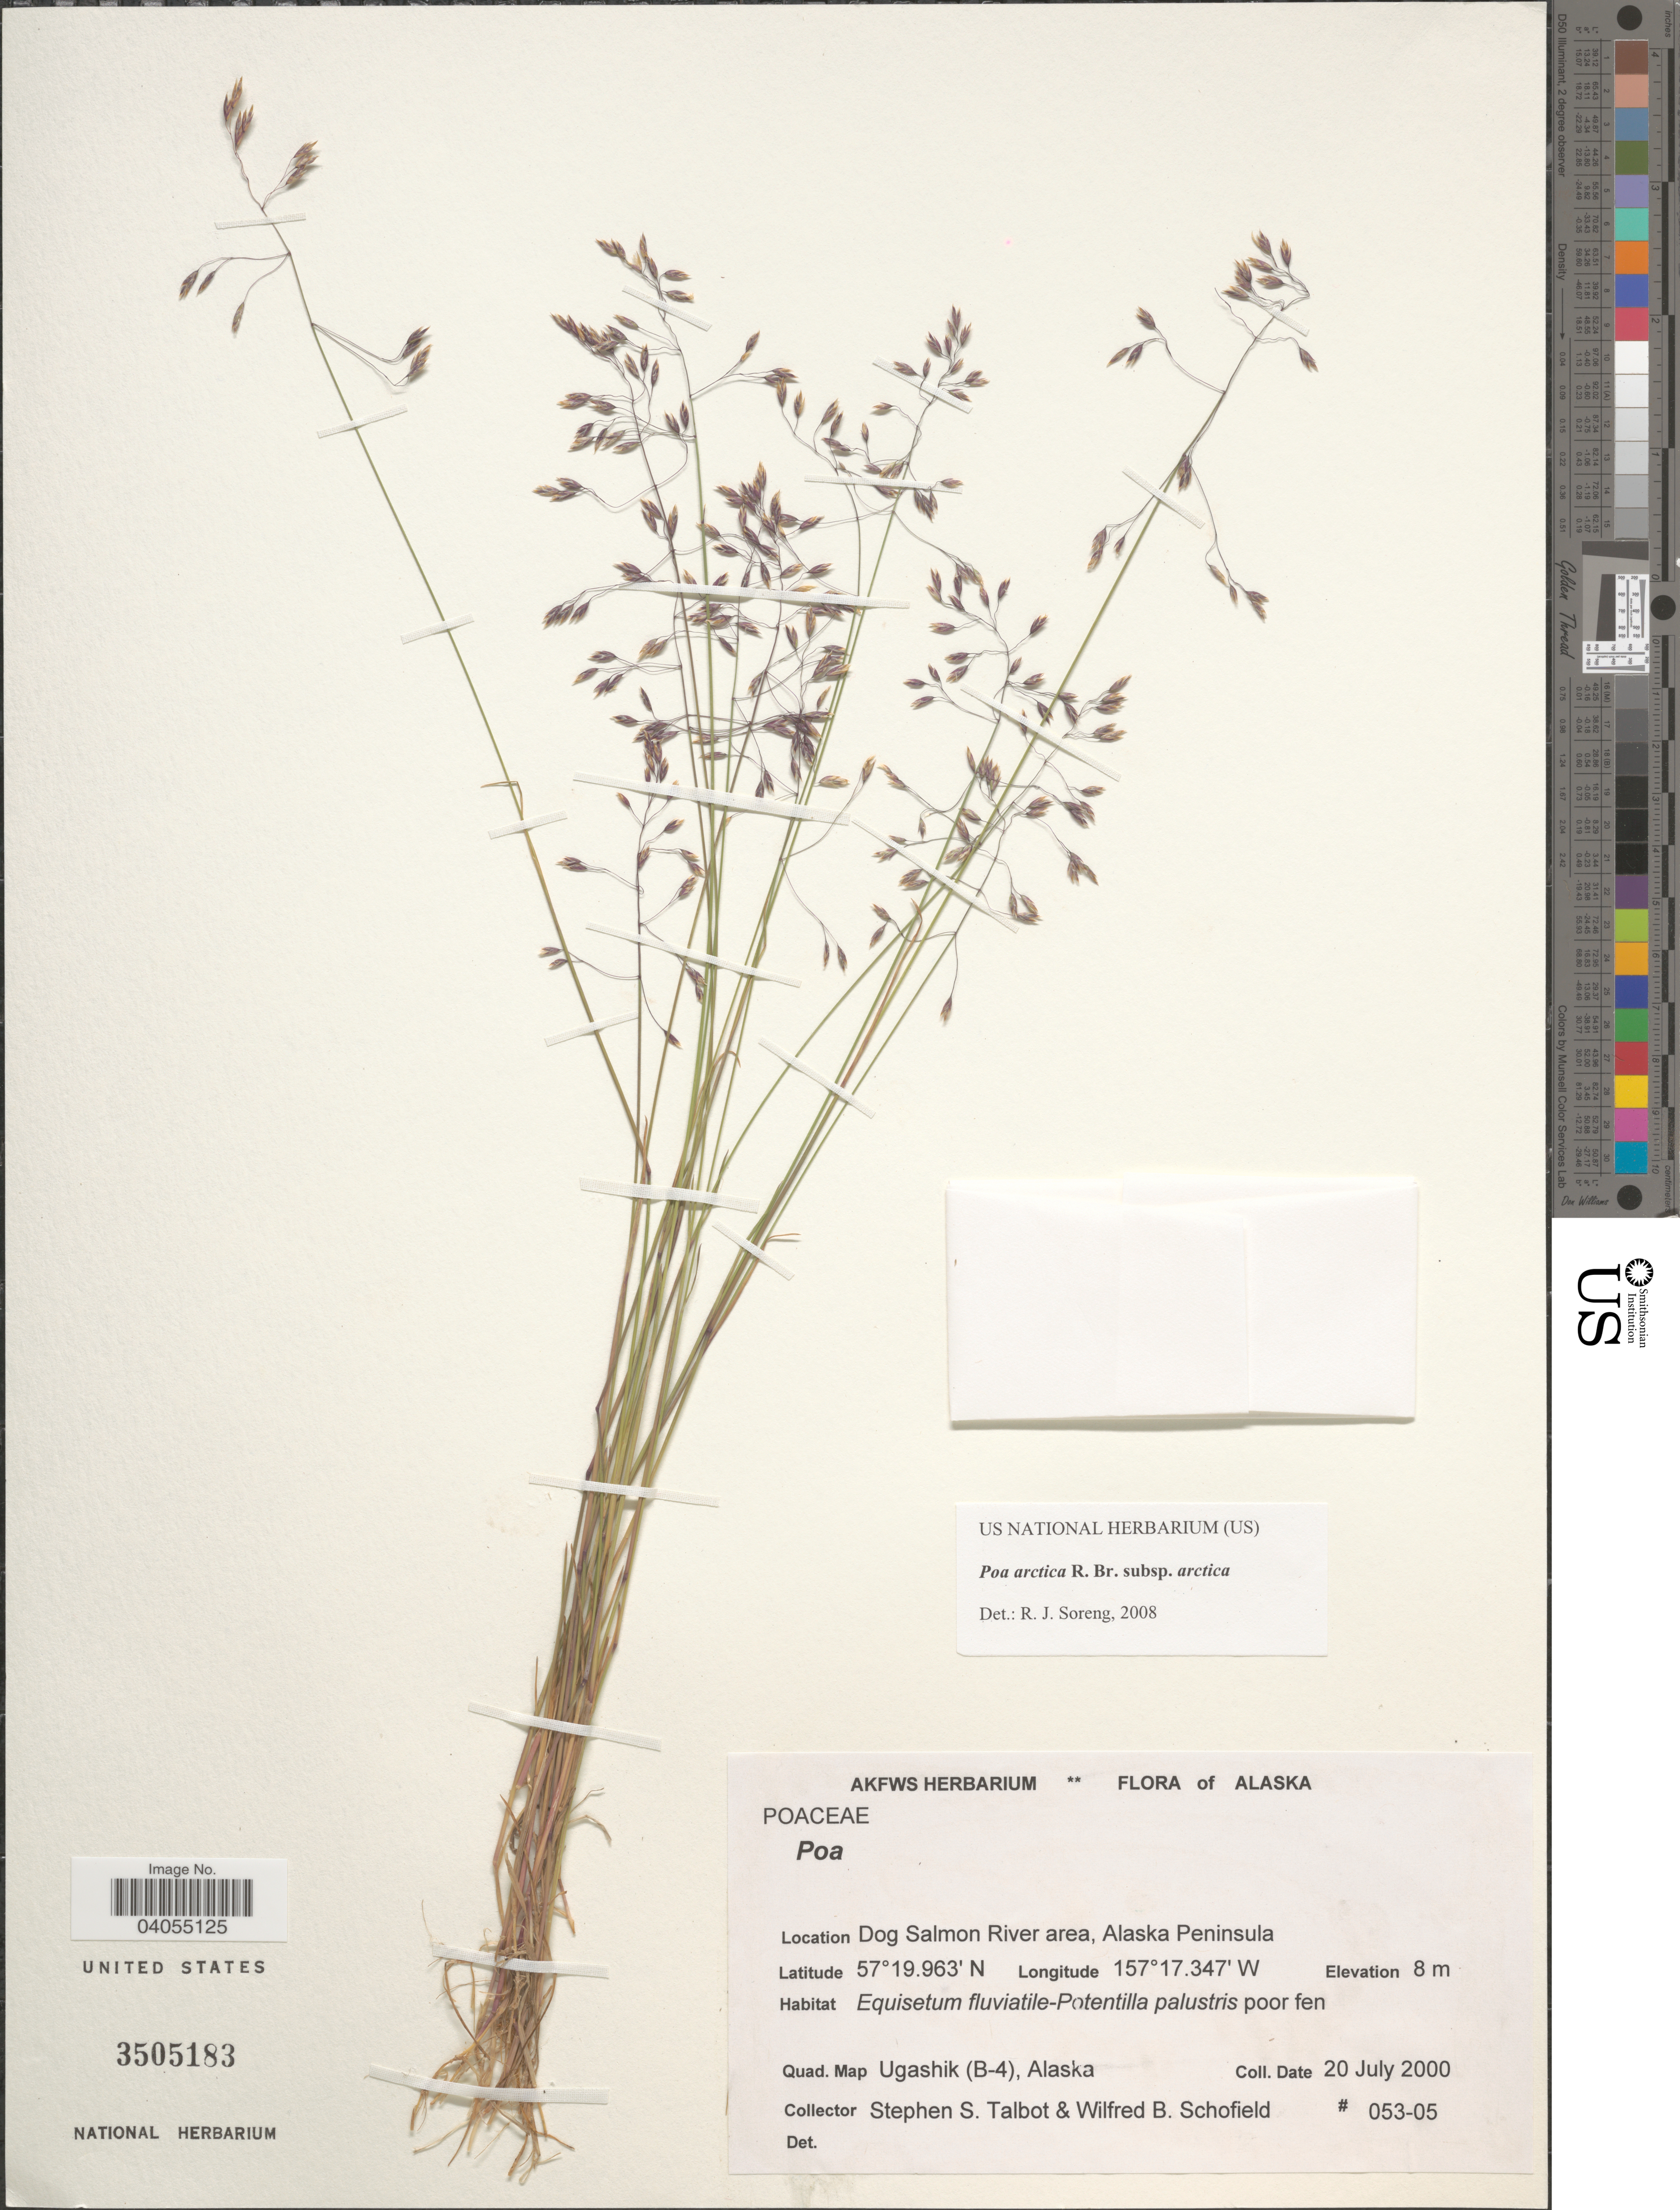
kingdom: Plantae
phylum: Tracheophyta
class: Liliopsida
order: Poales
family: Poaceae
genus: Poa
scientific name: Poa arctica subsp. arctica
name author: R. Br.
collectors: S. S. Talbot & W. Schofield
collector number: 053-05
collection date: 2000-07-20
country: United States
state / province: Alaska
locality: Dog Salmon River area, Alaska Peninsula. Quad. Map Ugashik (B-4).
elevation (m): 8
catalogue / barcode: US 3505183